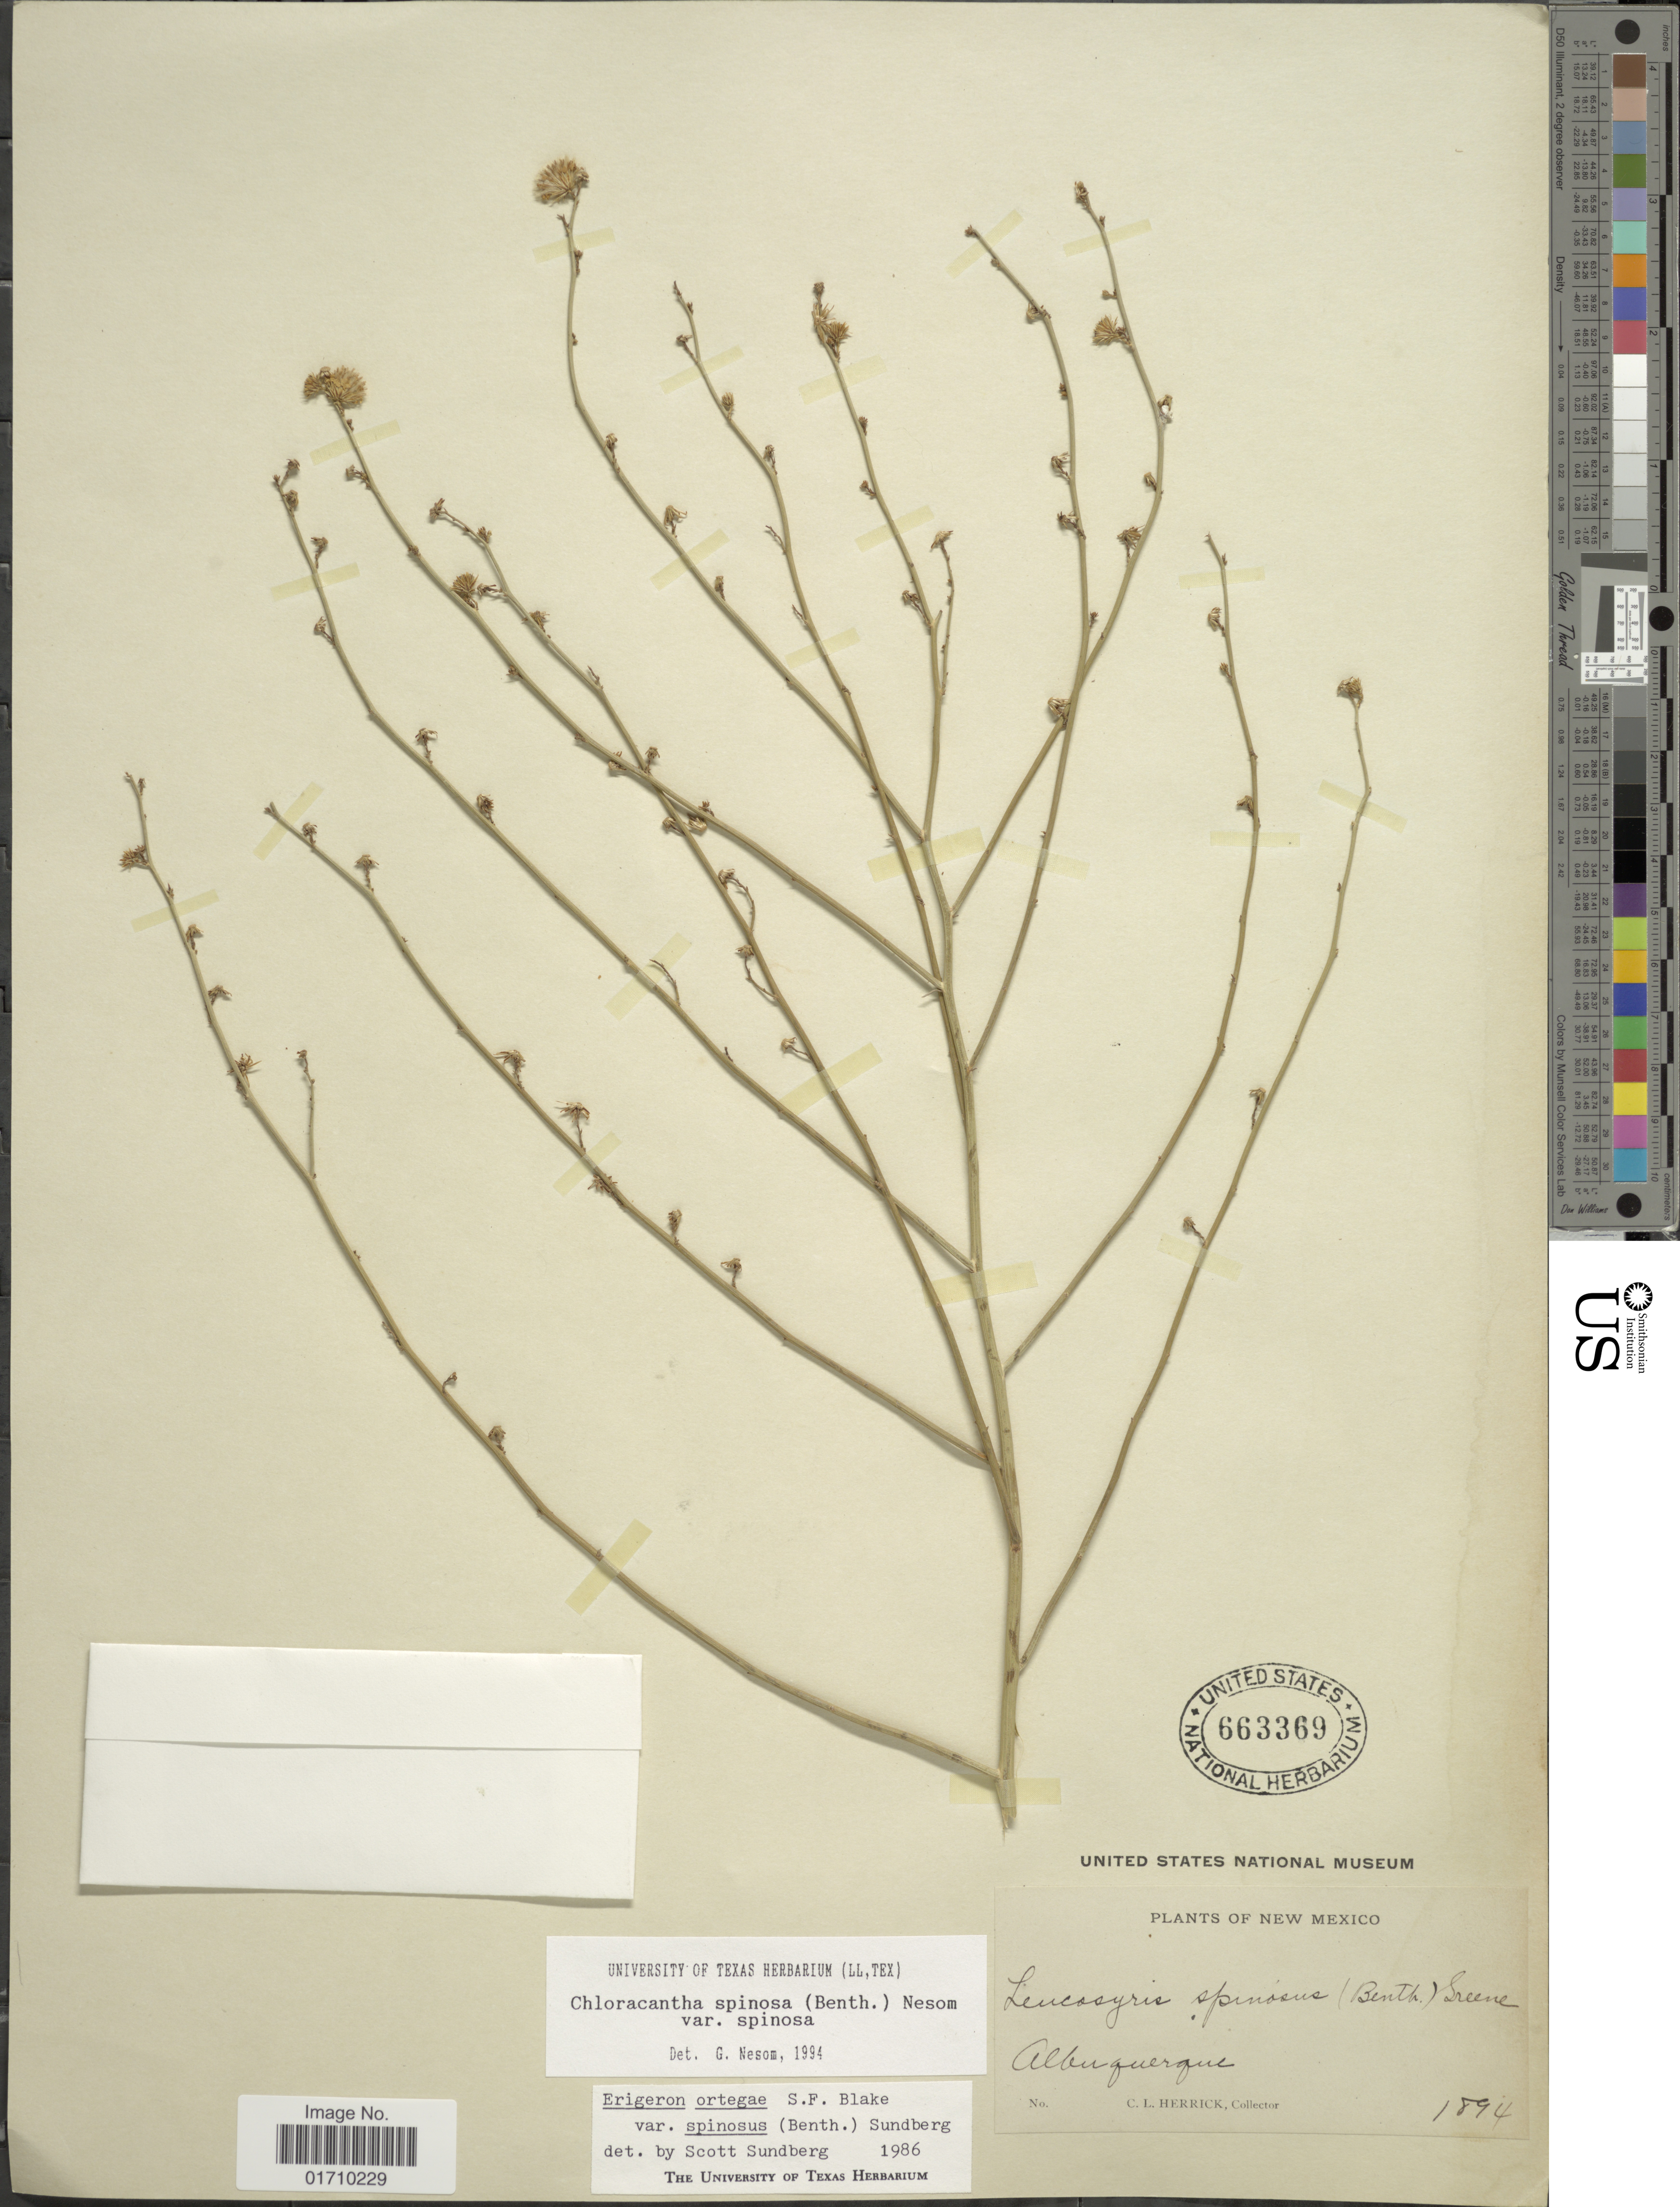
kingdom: Plantae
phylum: Tracheophyta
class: Magnoliopsida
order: Asterales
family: Asteraceae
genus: Chloracantha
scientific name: Chloracantha spinosa var. spinosa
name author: (Benth.) G.L. Nesom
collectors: C. Herrick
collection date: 1894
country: United States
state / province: New Mexico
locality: Albuquerque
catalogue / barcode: US 663369